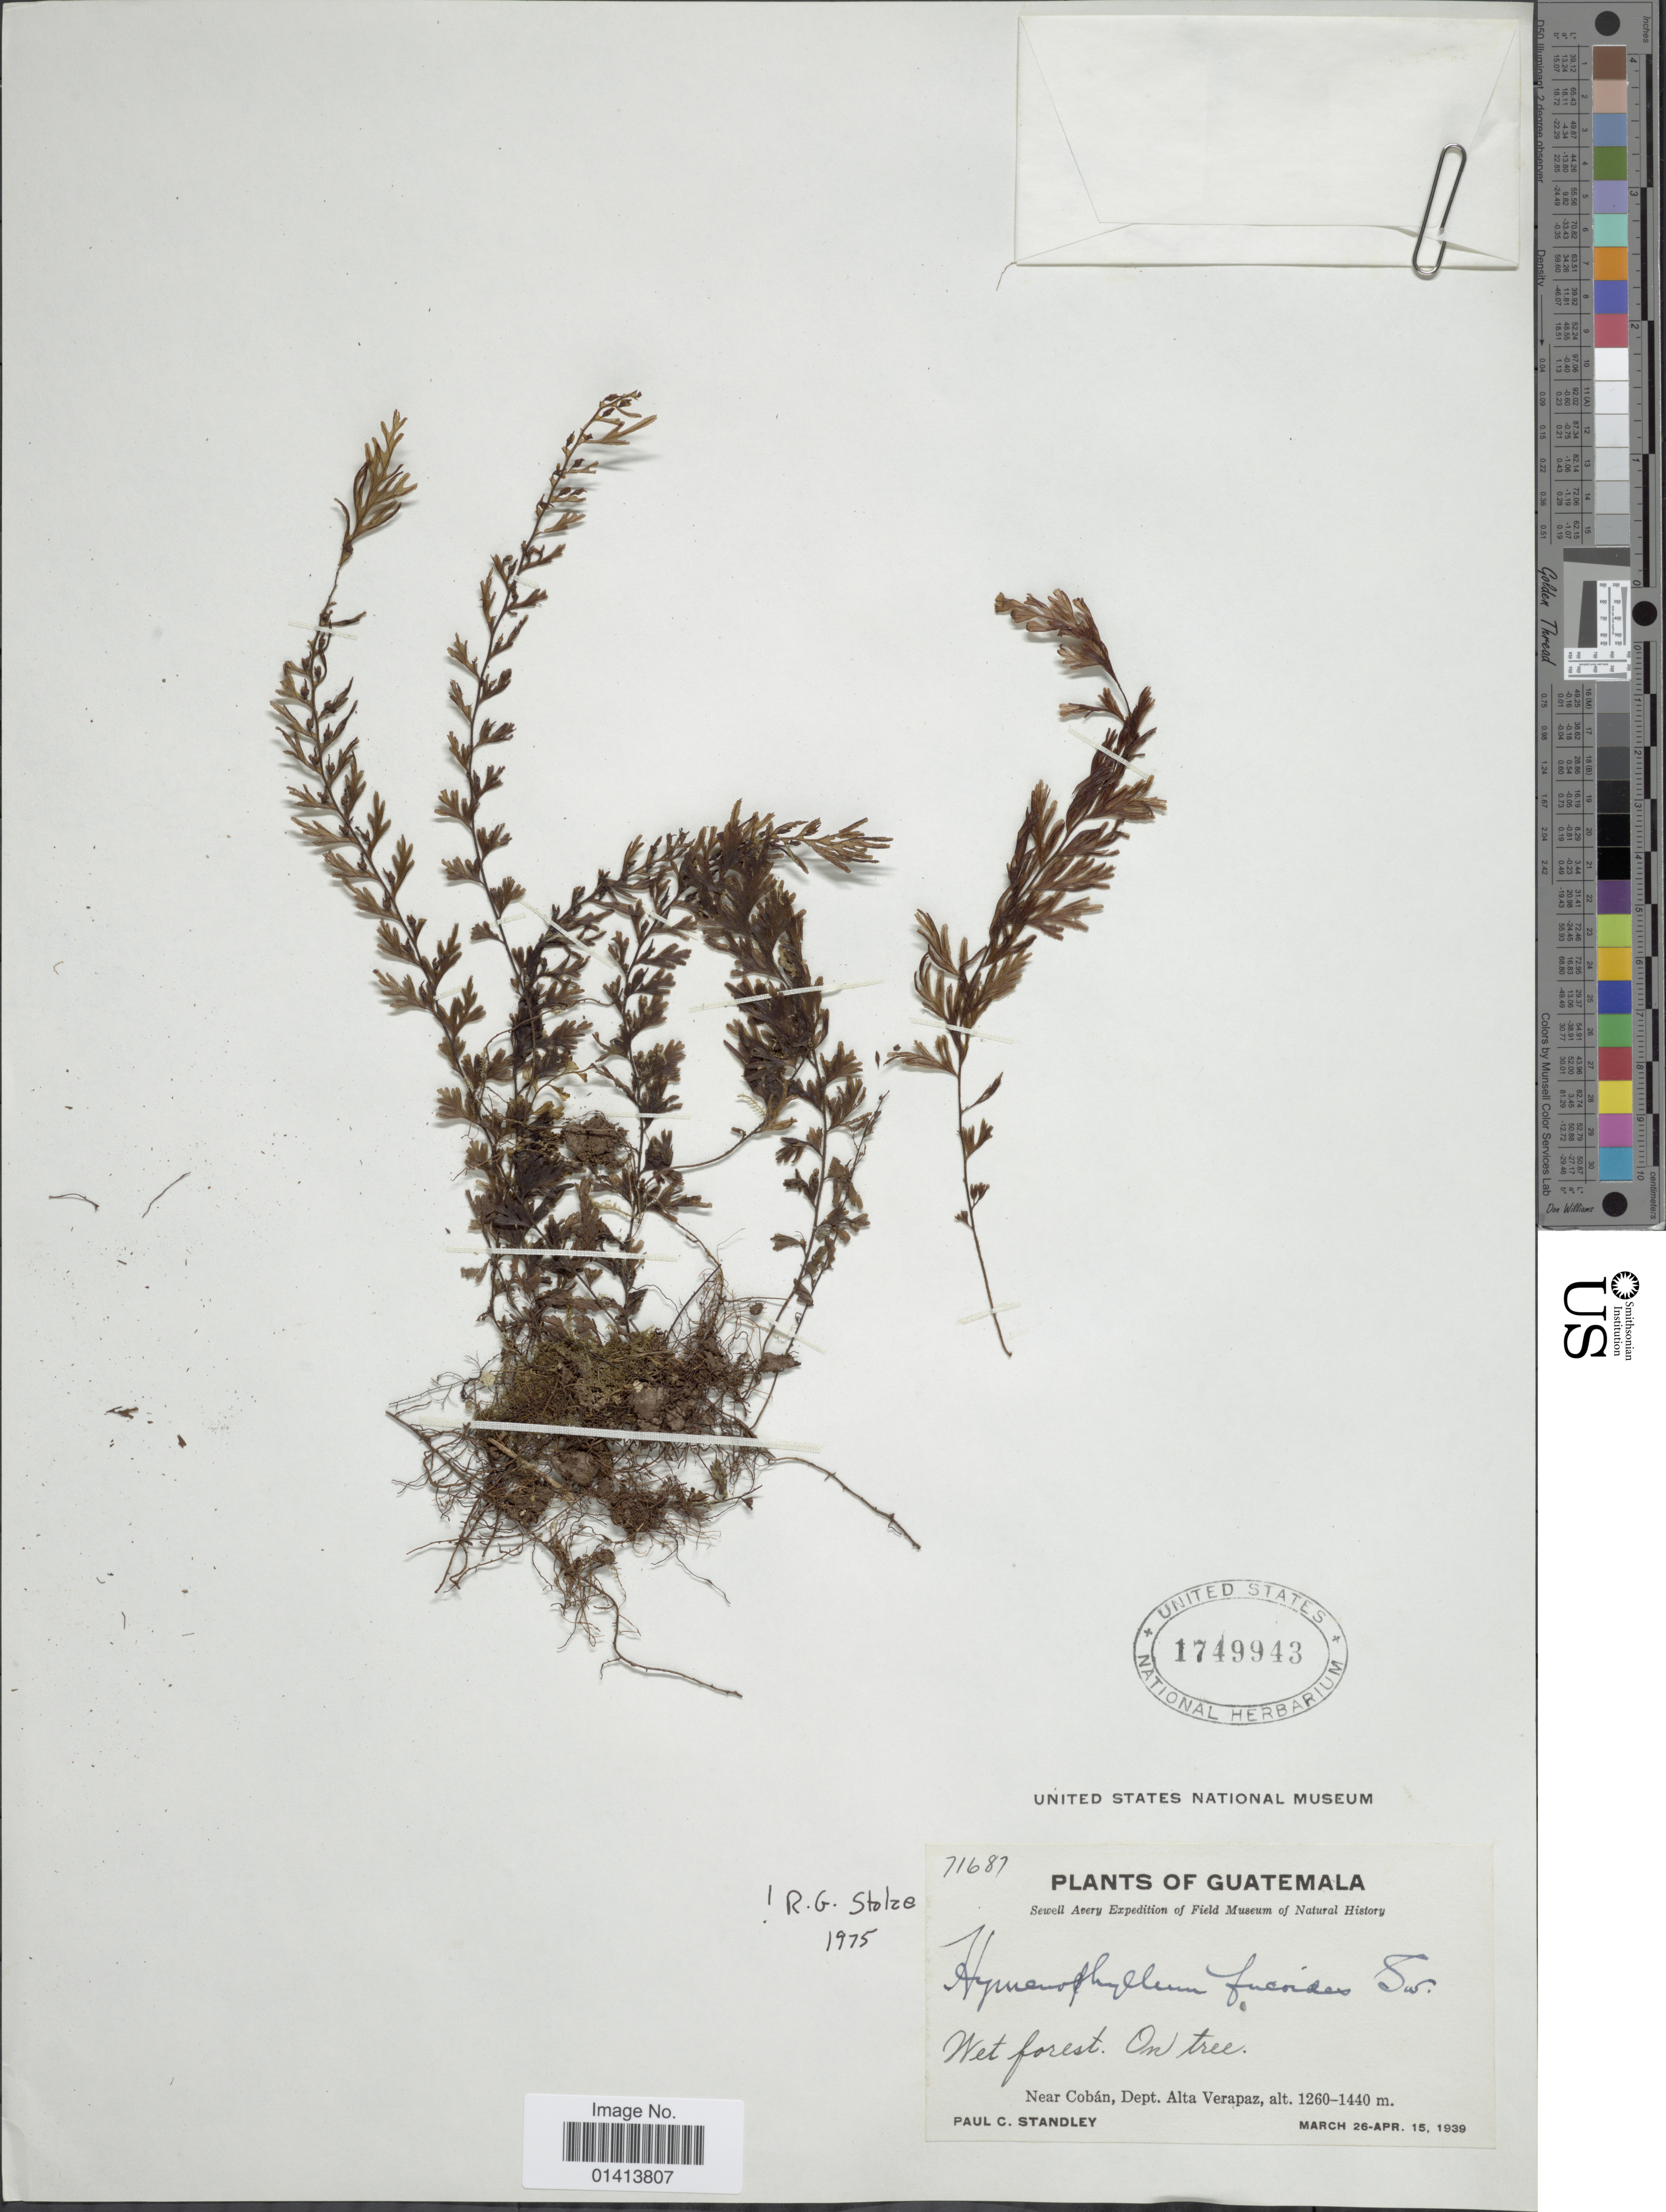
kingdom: Plantae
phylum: Tracheophyta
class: Polypodiopsida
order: Hymenophyllales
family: Hymenophyllaceae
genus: Hymenophyllum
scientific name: Hymenophyllum fucoides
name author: (Sw.) Sw.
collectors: P. C. Standley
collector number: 71687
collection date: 1939-03-26/1939-04-15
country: Guatemala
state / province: Alta Verapaz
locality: Near Cobán, Dept Alta Verapaz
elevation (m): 1260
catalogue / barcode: US 1749943